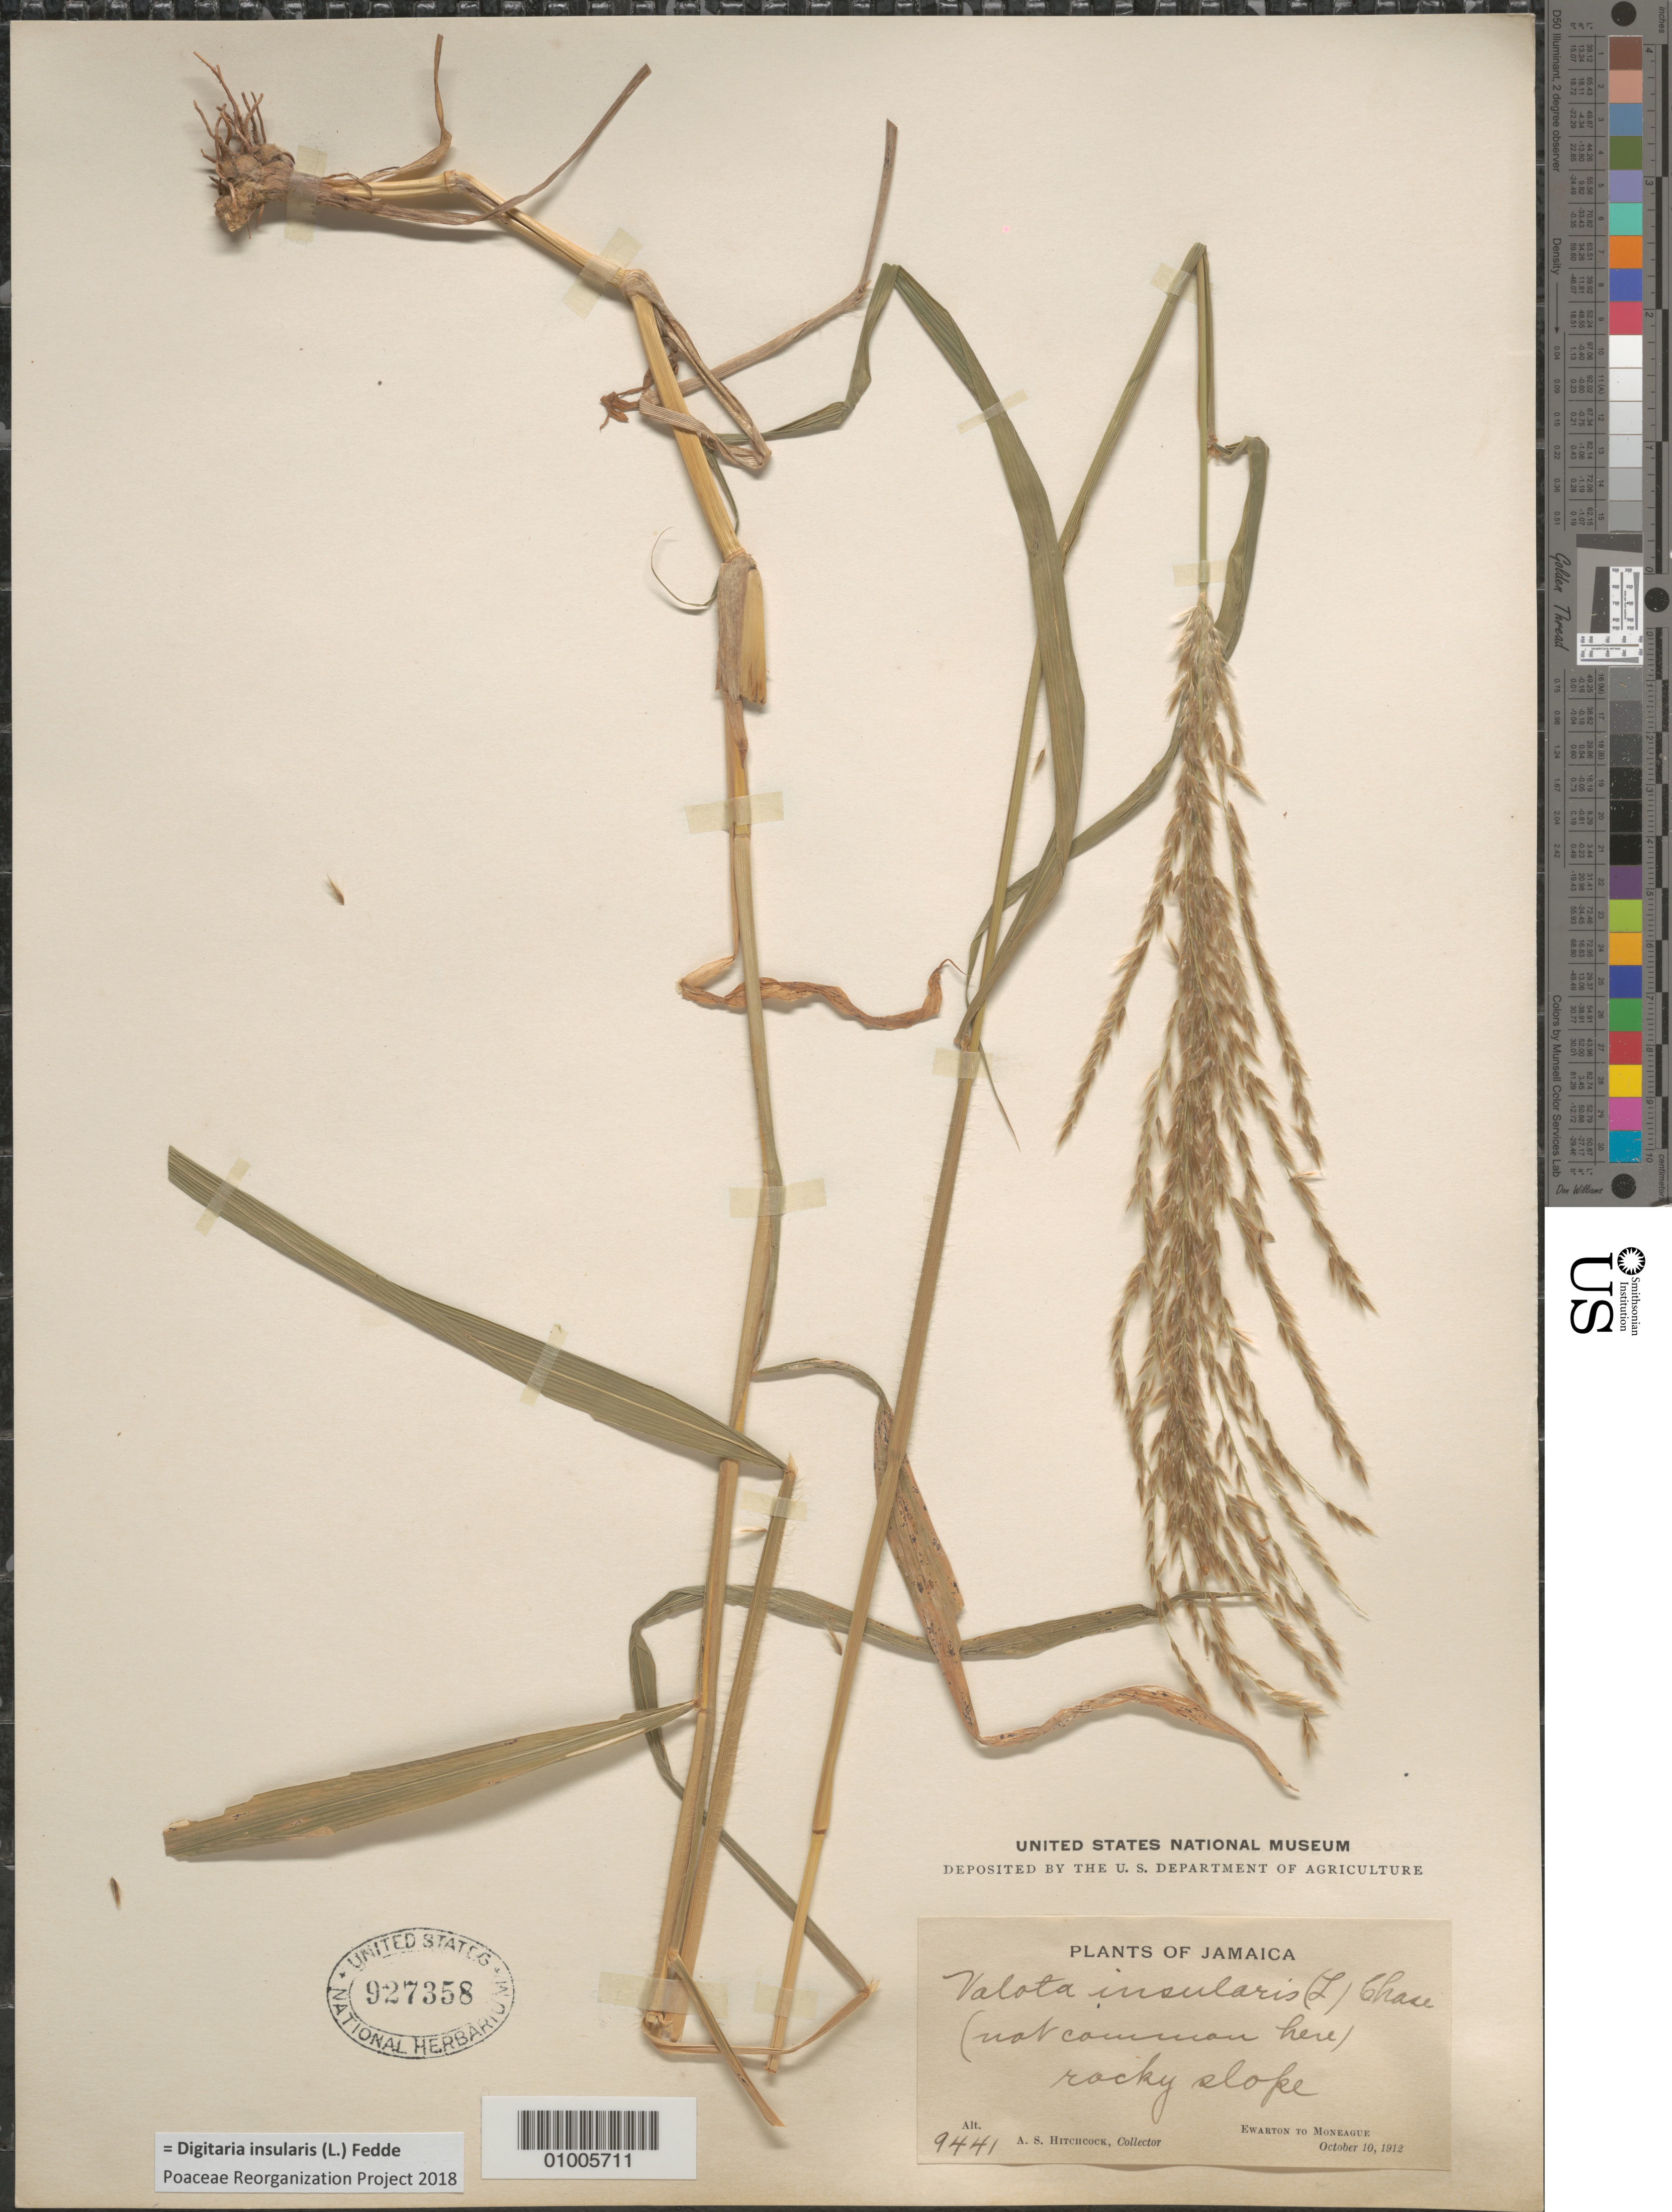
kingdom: Plantae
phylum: Tracheophyta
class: Liliopsida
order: Poales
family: Poaceae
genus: Digitaria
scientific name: Digitaria insularis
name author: (L.) Mez ex Ekman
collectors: A. S. Hitchcock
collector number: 9441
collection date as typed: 10 Oct 1912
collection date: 1912-10-10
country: Jamaica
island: Jamaica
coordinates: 0 N, 0 E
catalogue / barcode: US 927358